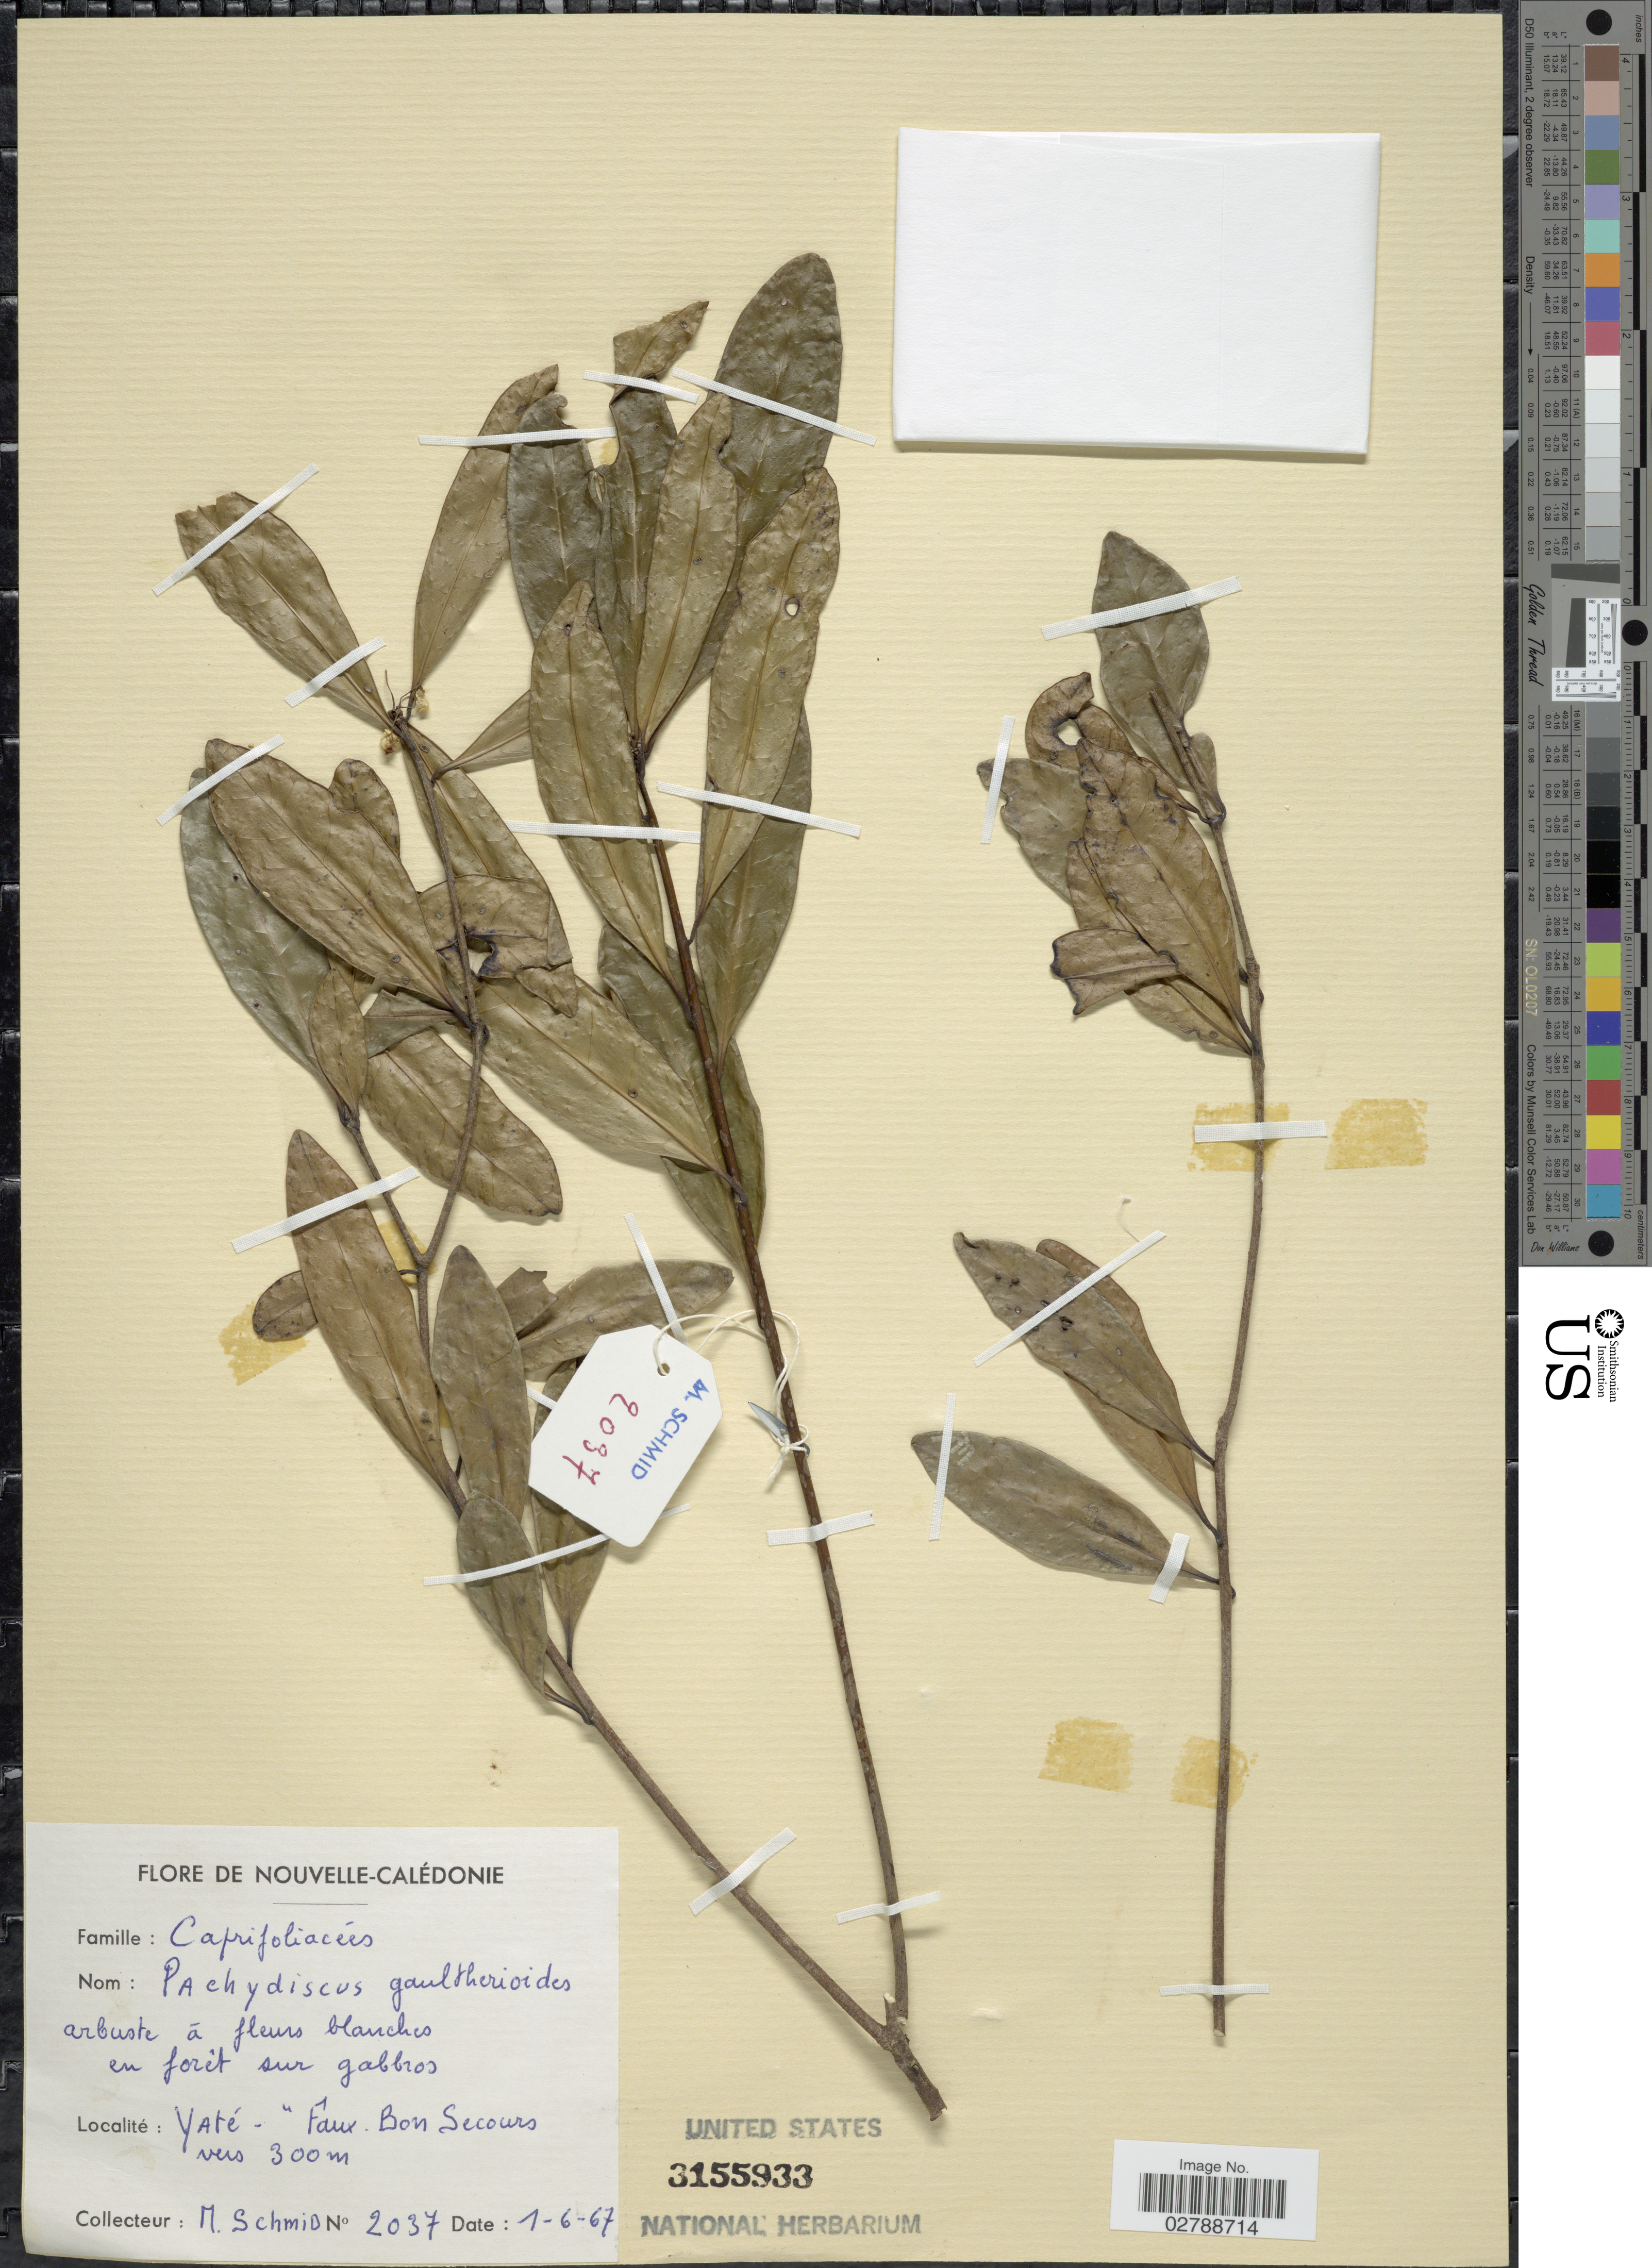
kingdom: Plantae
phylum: Tracheophyta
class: Magnoliopsida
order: Asterales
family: Alseuosmiaceae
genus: Pachydiscus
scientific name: Pachydiscus gaultherioides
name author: Gilg & Schltr.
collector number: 2037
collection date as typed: Transcribed d/m/y: 1/6/67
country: New Caledonia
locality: Nouvelle-Calédonie. Yaté- Faux. Bon Secours.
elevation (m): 300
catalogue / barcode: US 3155933